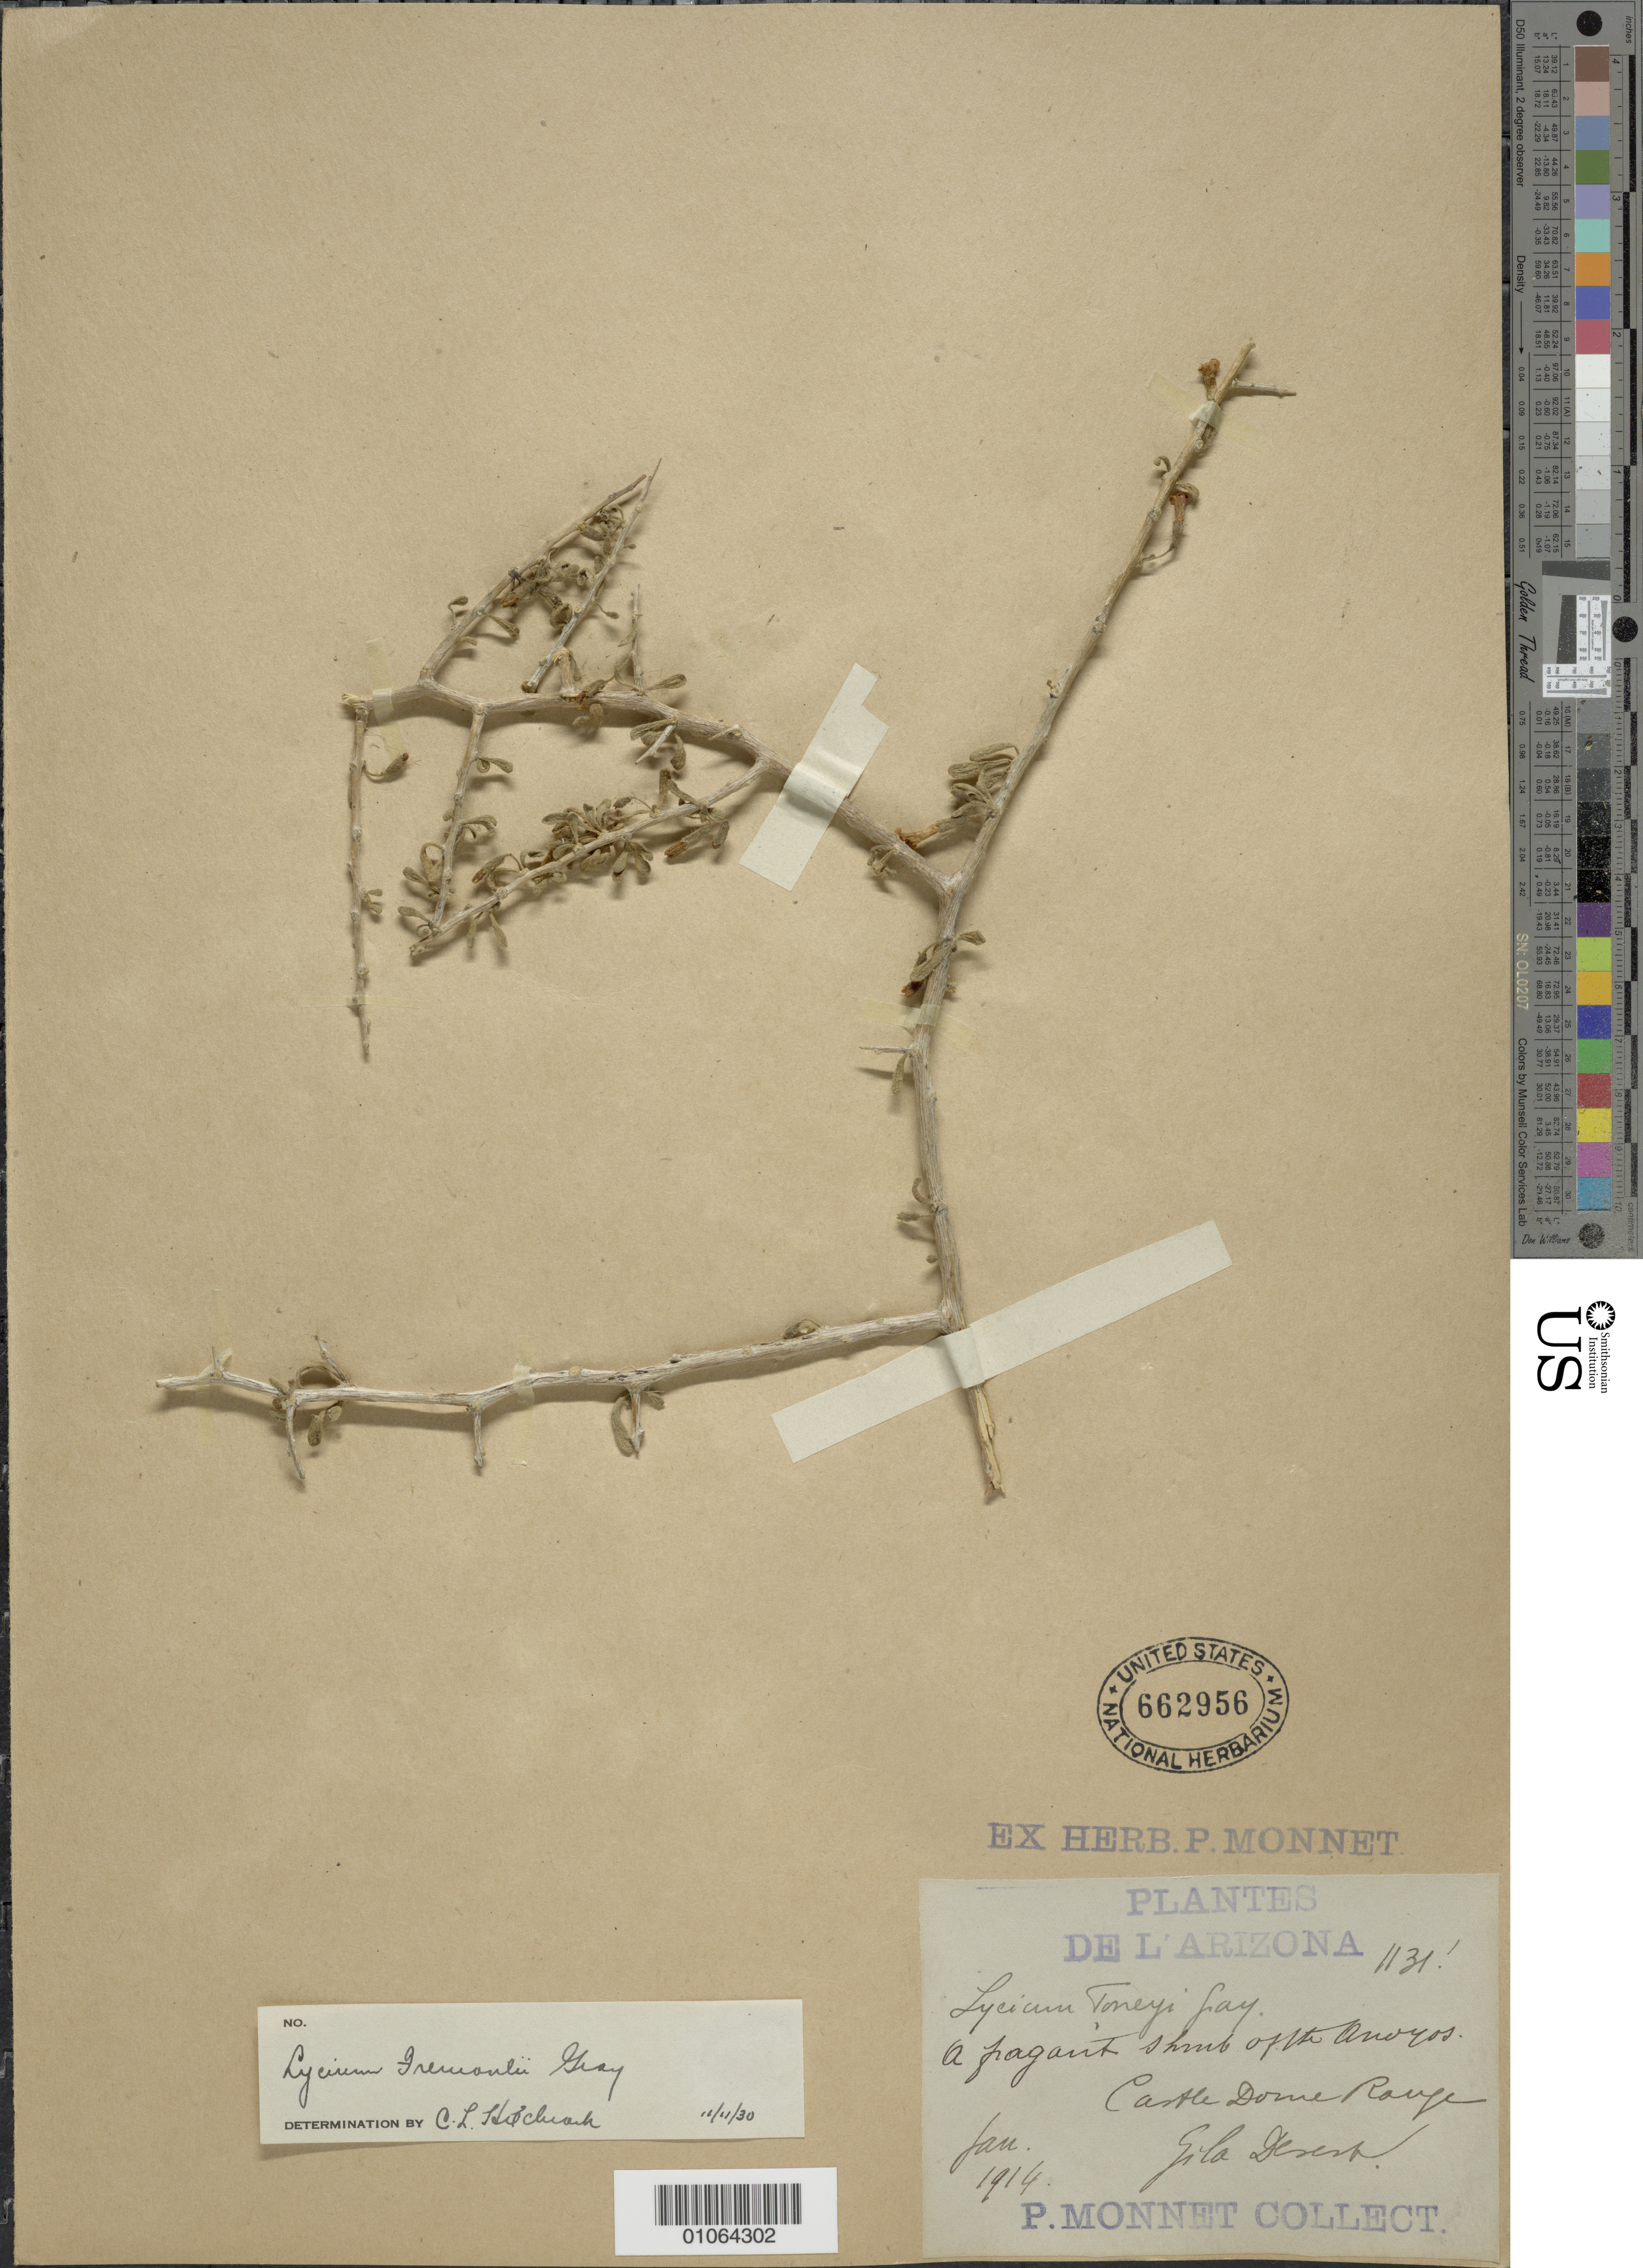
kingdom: Plantae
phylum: Tracheophyta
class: Magnoliopsida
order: Solanales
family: Solanaceae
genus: Lycium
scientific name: Lycium fremontii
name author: A. Gray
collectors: P. Monnet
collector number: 1131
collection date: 1914-01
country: United States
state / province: Arizona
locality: Castle Dome Range, Gila Desert.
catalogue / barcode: US 662956